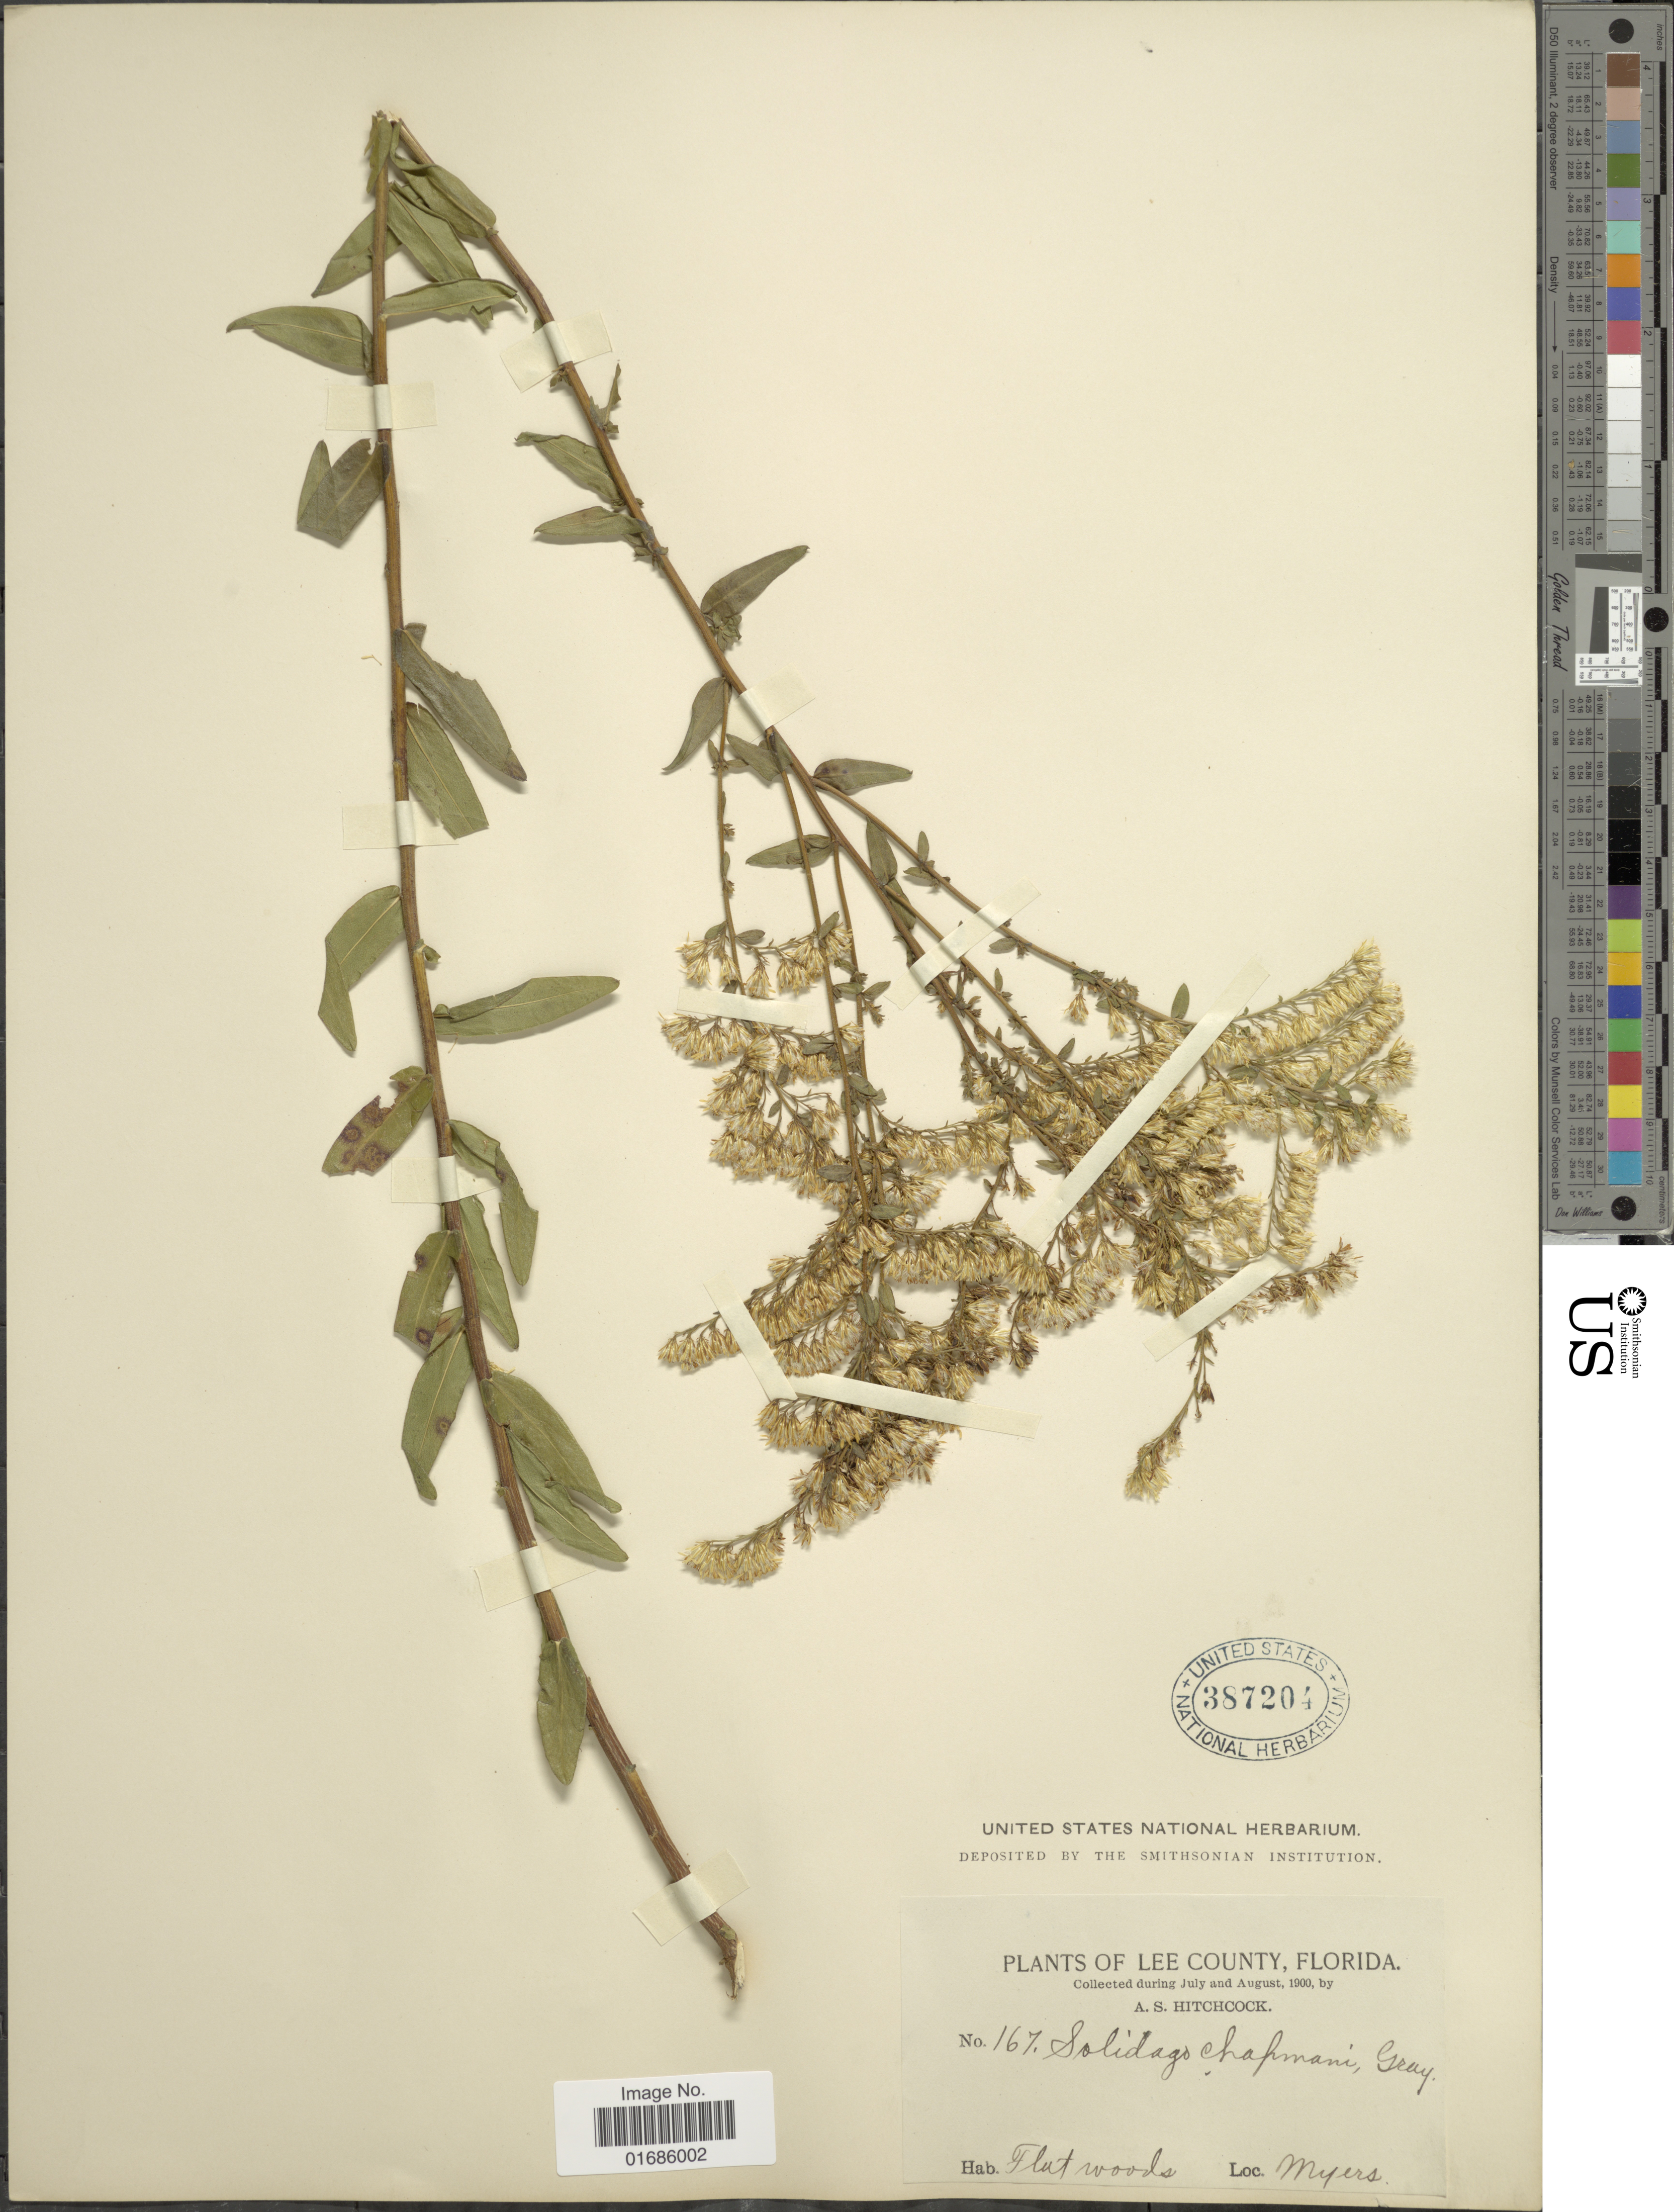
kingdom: Plantae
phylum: Tracheophyta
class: Magnoliopsida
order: Asterales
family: Asteraceae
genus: Solidago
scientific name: Solidago chapmanii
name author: Torr. & A. Gray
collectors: A. S. Hitchcock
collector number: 167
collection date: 1900-07/1900-08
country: United States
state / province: Florida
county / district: Lee County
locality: Myers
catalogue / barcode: US 387204